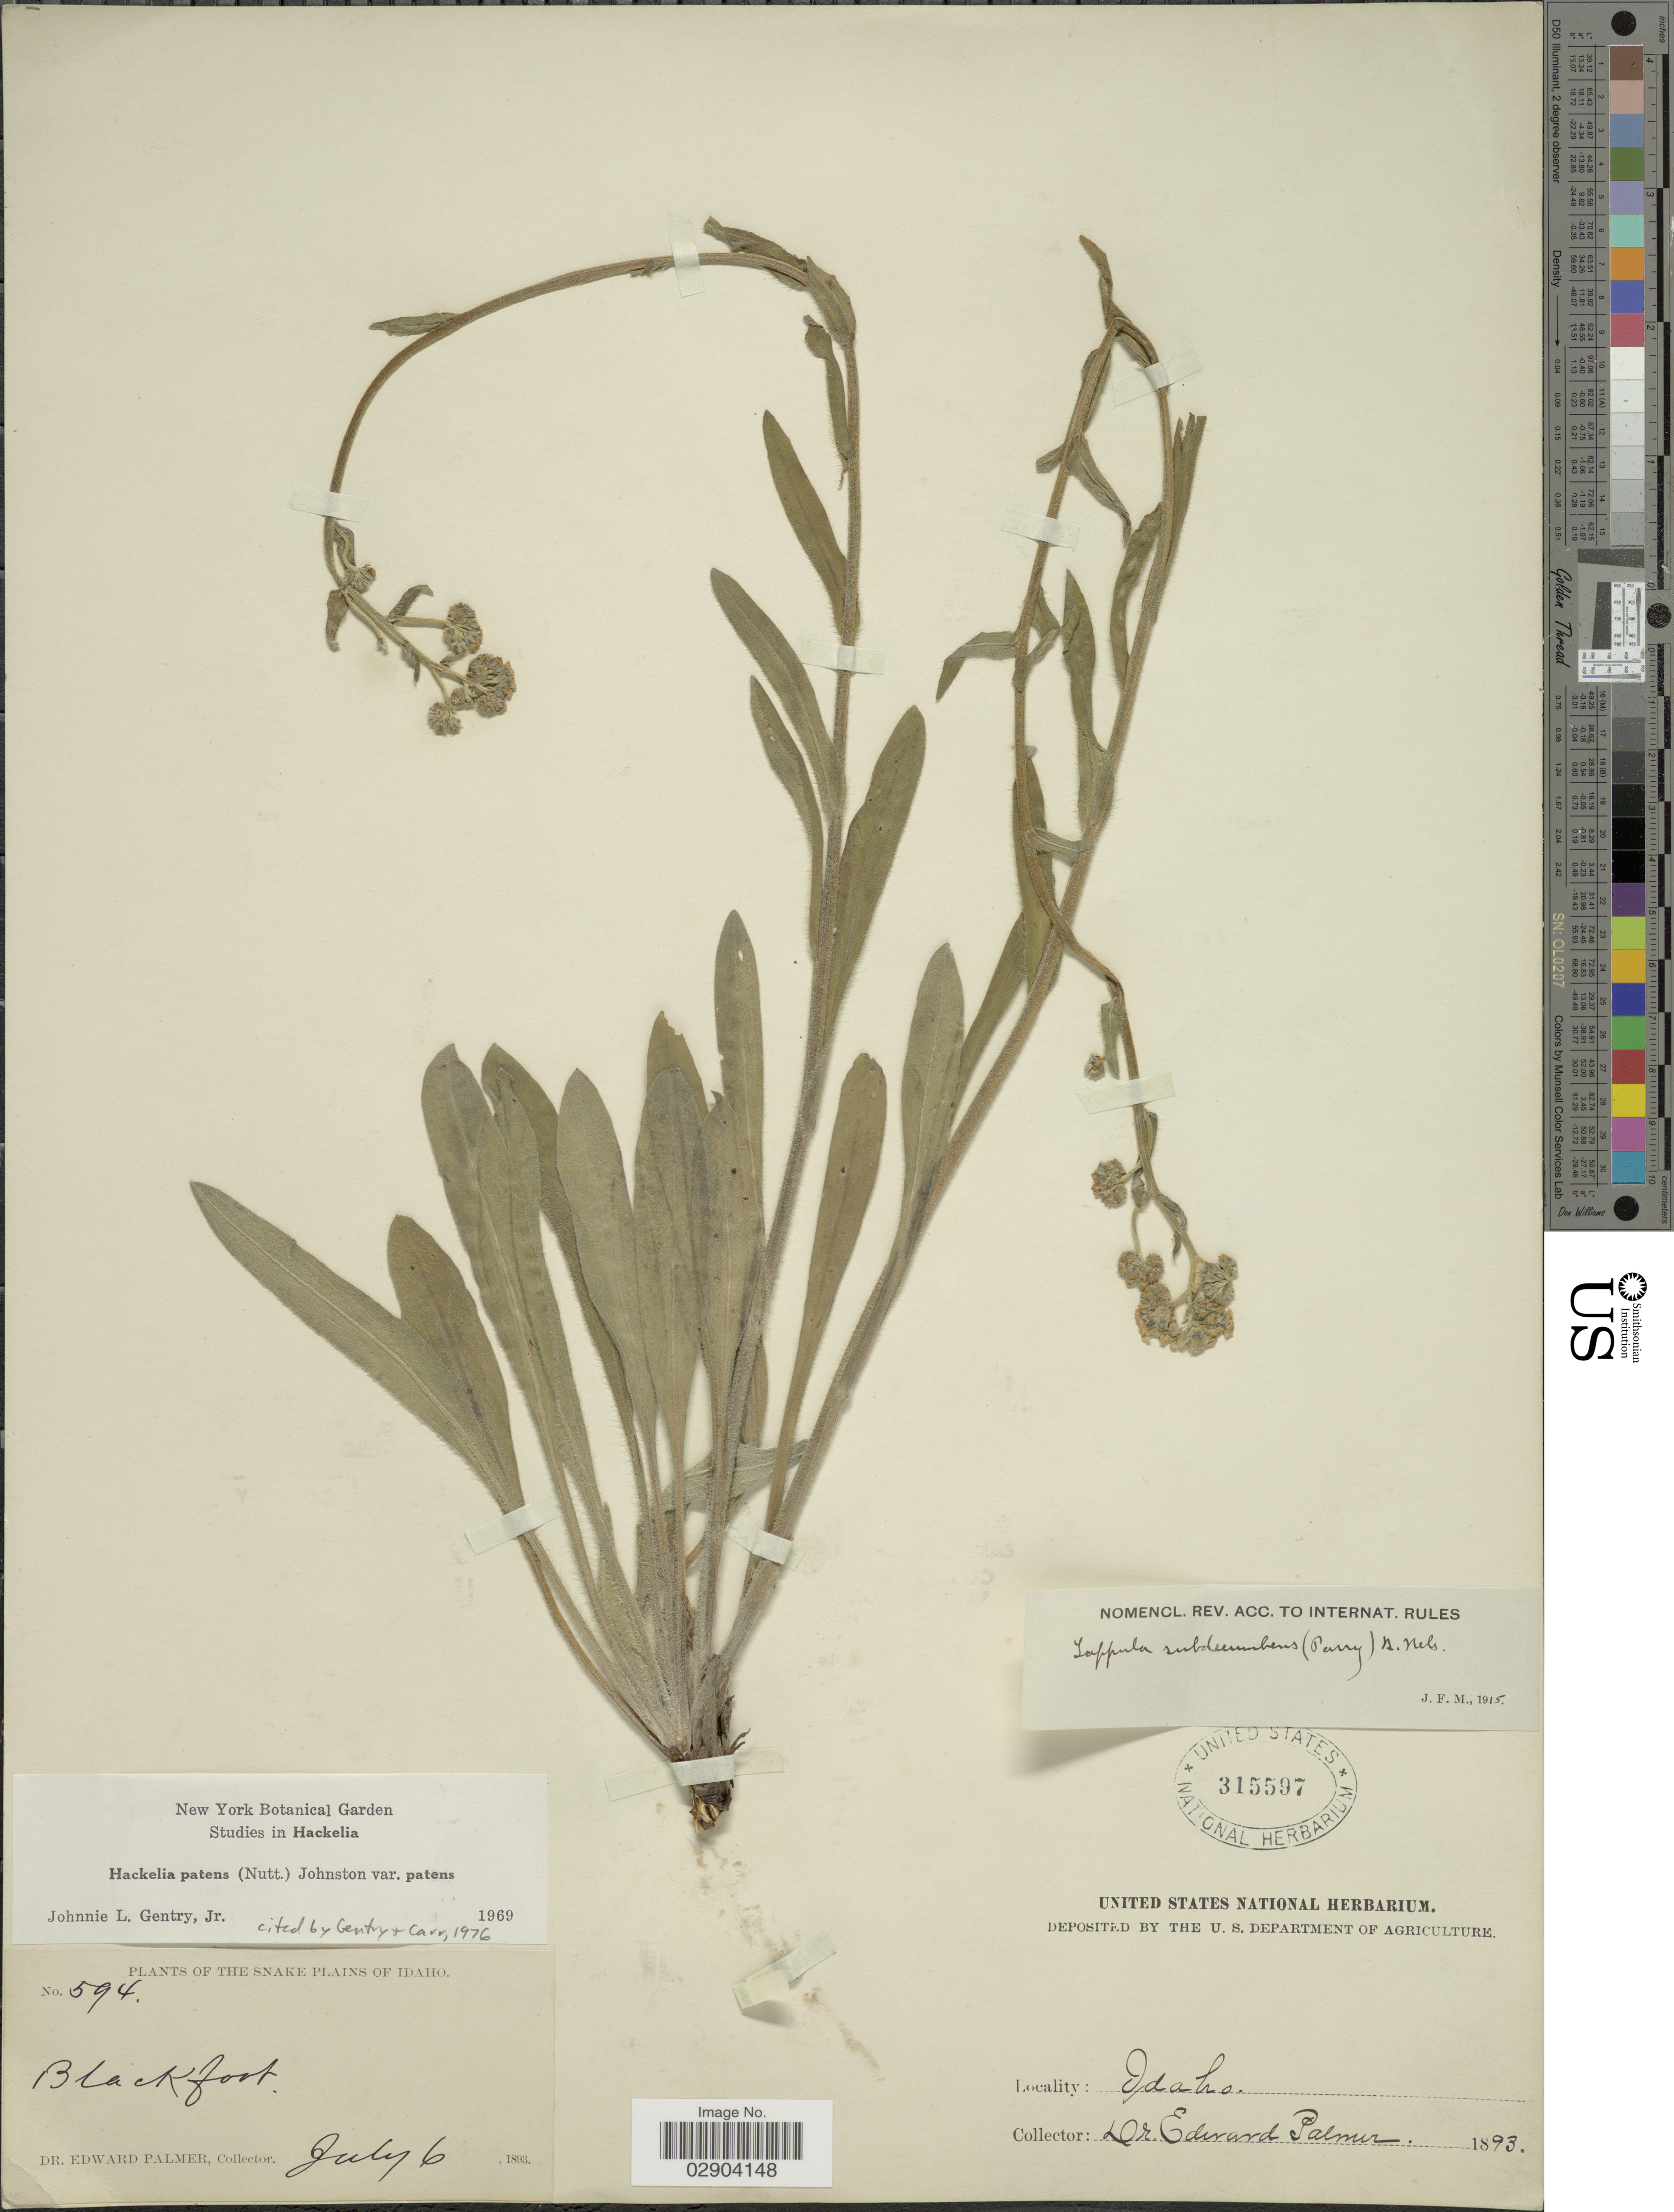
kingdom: Plantae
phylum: Tracheophyta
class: Magnoliopsida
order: Boraginales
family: Boraginaceae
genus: Hackelia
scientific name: Hackelia patens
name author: I.M. Johnst.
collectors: E. Palmer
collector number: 594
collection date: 1893-07-06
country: United States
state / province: Idaho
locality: Snake Plains of Idaho. Blackfoot.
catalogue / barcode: US 315597